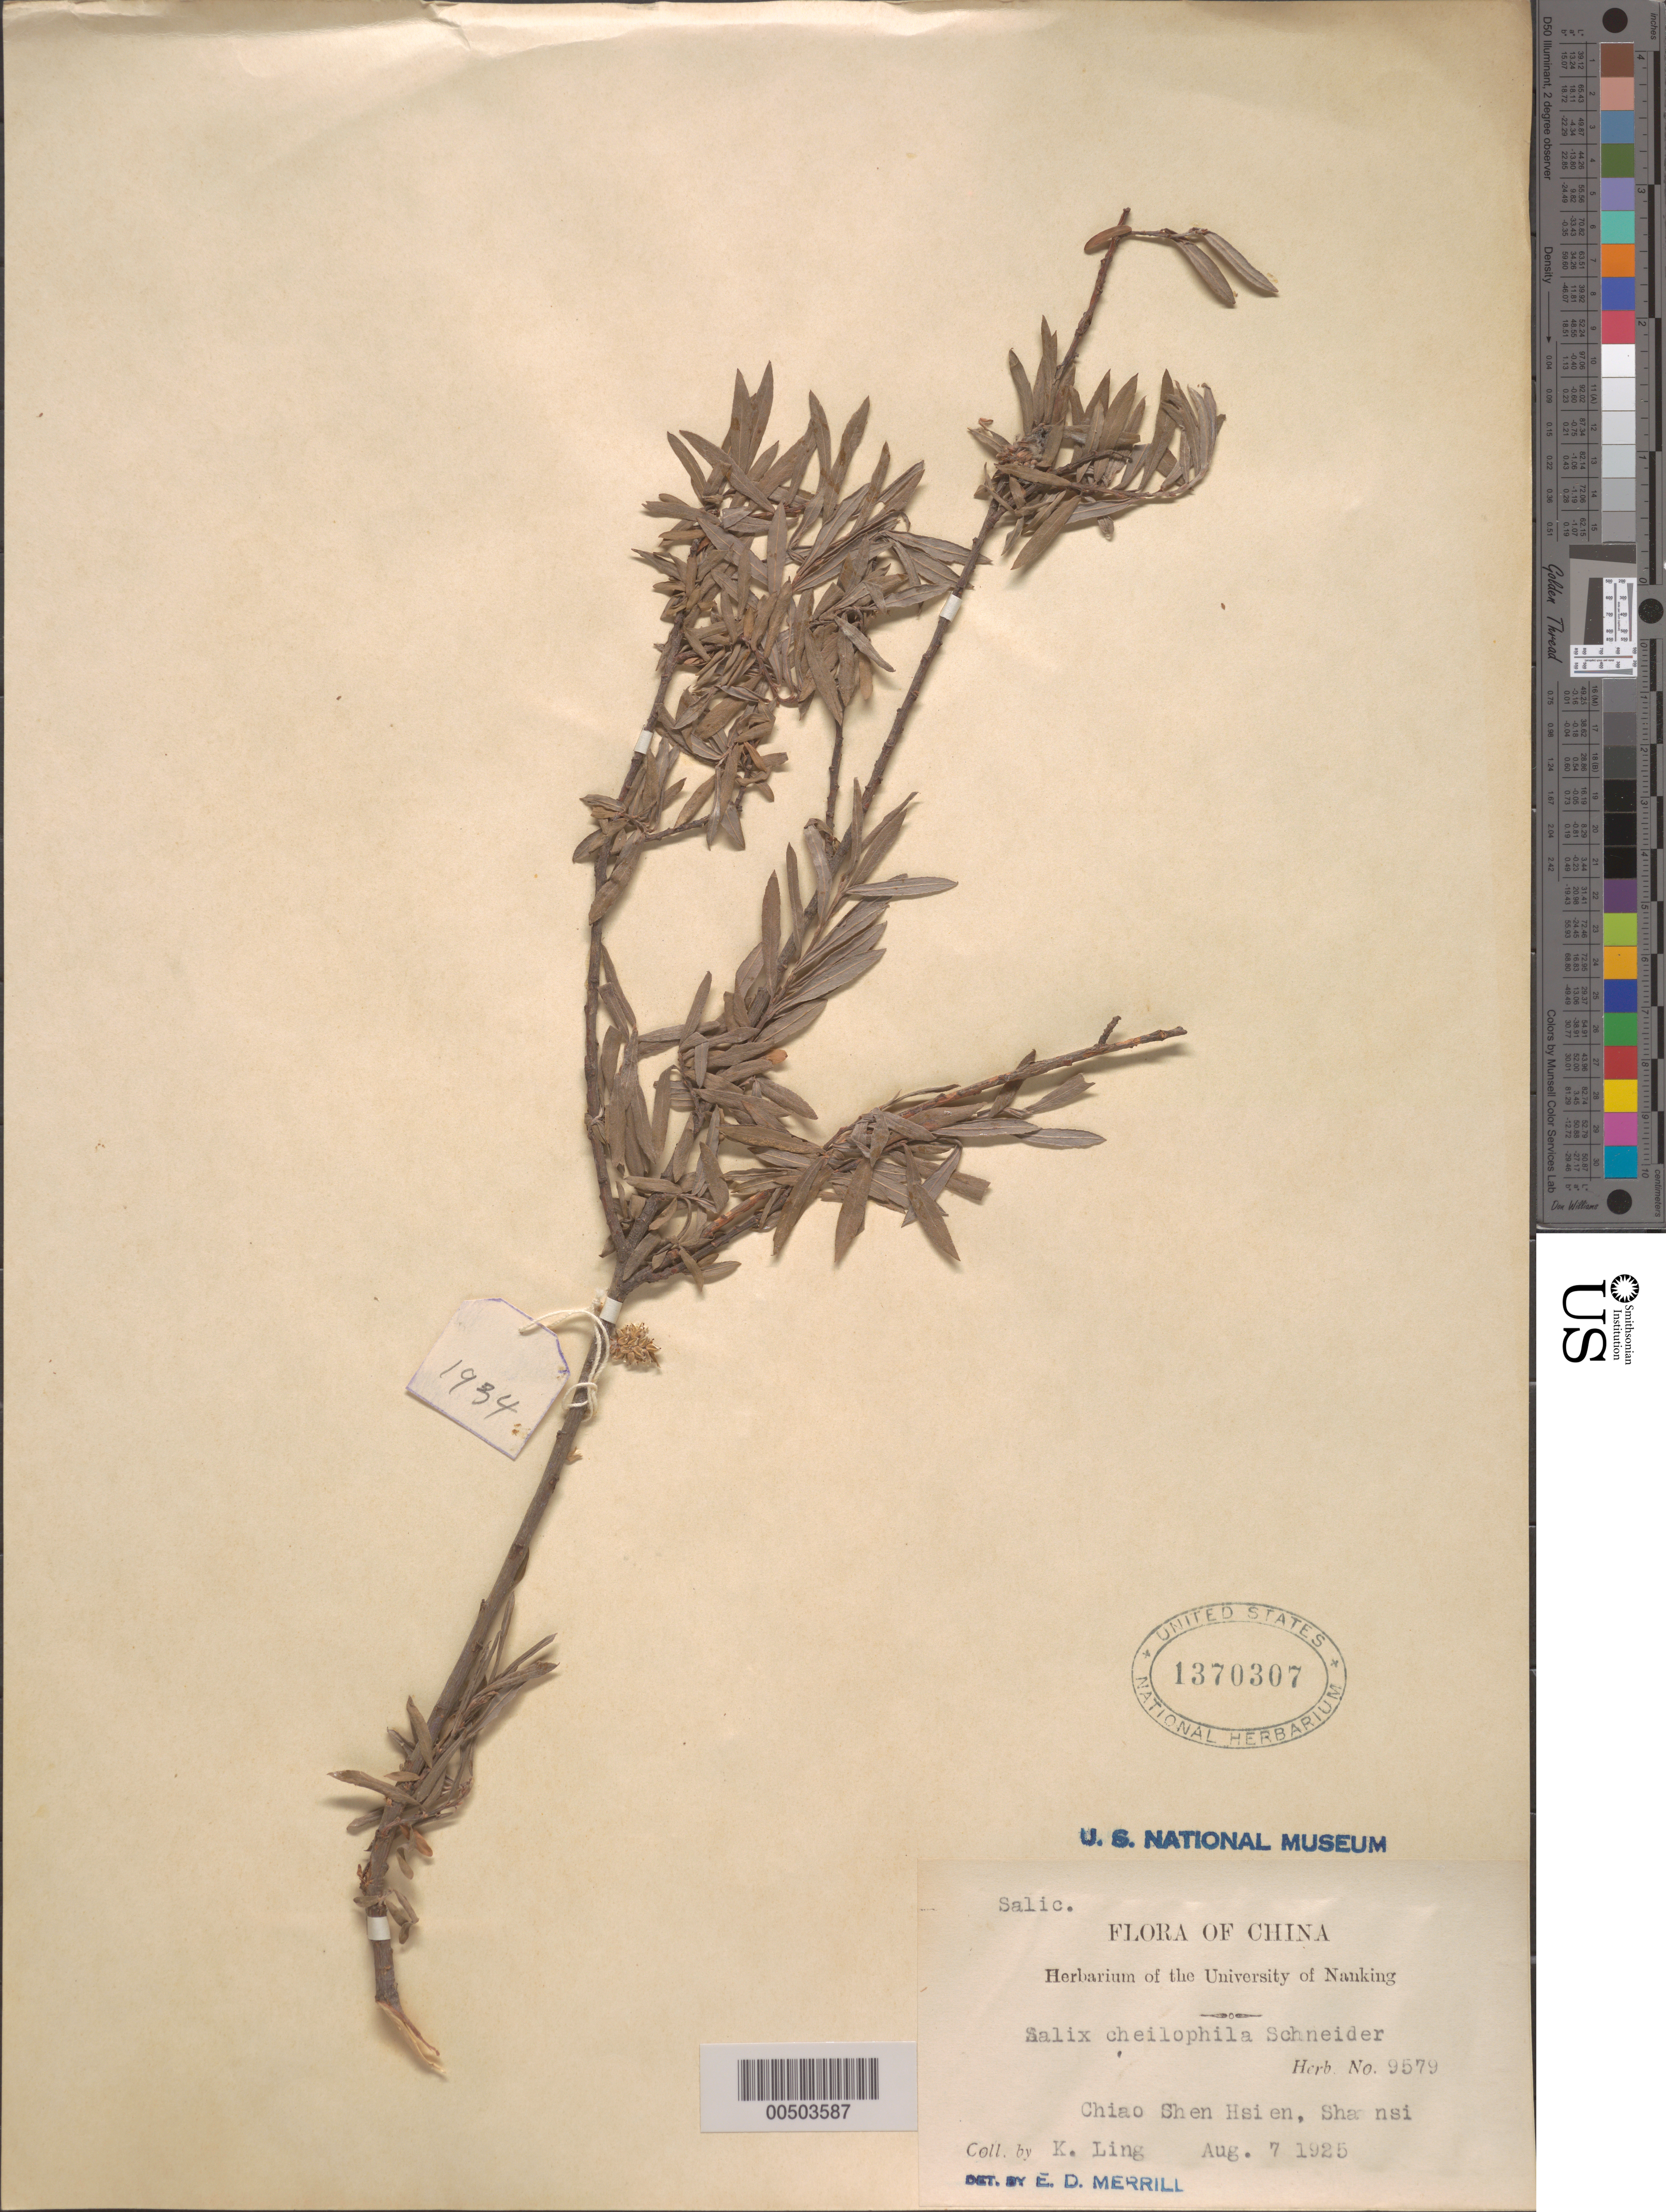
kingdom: Plantae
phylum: Tracheophyta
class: Magnoliopsida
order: Malpighiales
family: Salicaceae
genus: Salix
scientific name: Salix cheilophila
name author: C.K. Schneid. in Sarg.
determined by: Merrill, Elmer D.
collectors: K. Ling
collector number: herb. no. 9579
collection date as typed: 07 Aug 1925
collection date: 1925-08-07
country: China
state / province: Shanxi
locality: Chiao Shen (District?)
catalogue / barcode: US 1370307